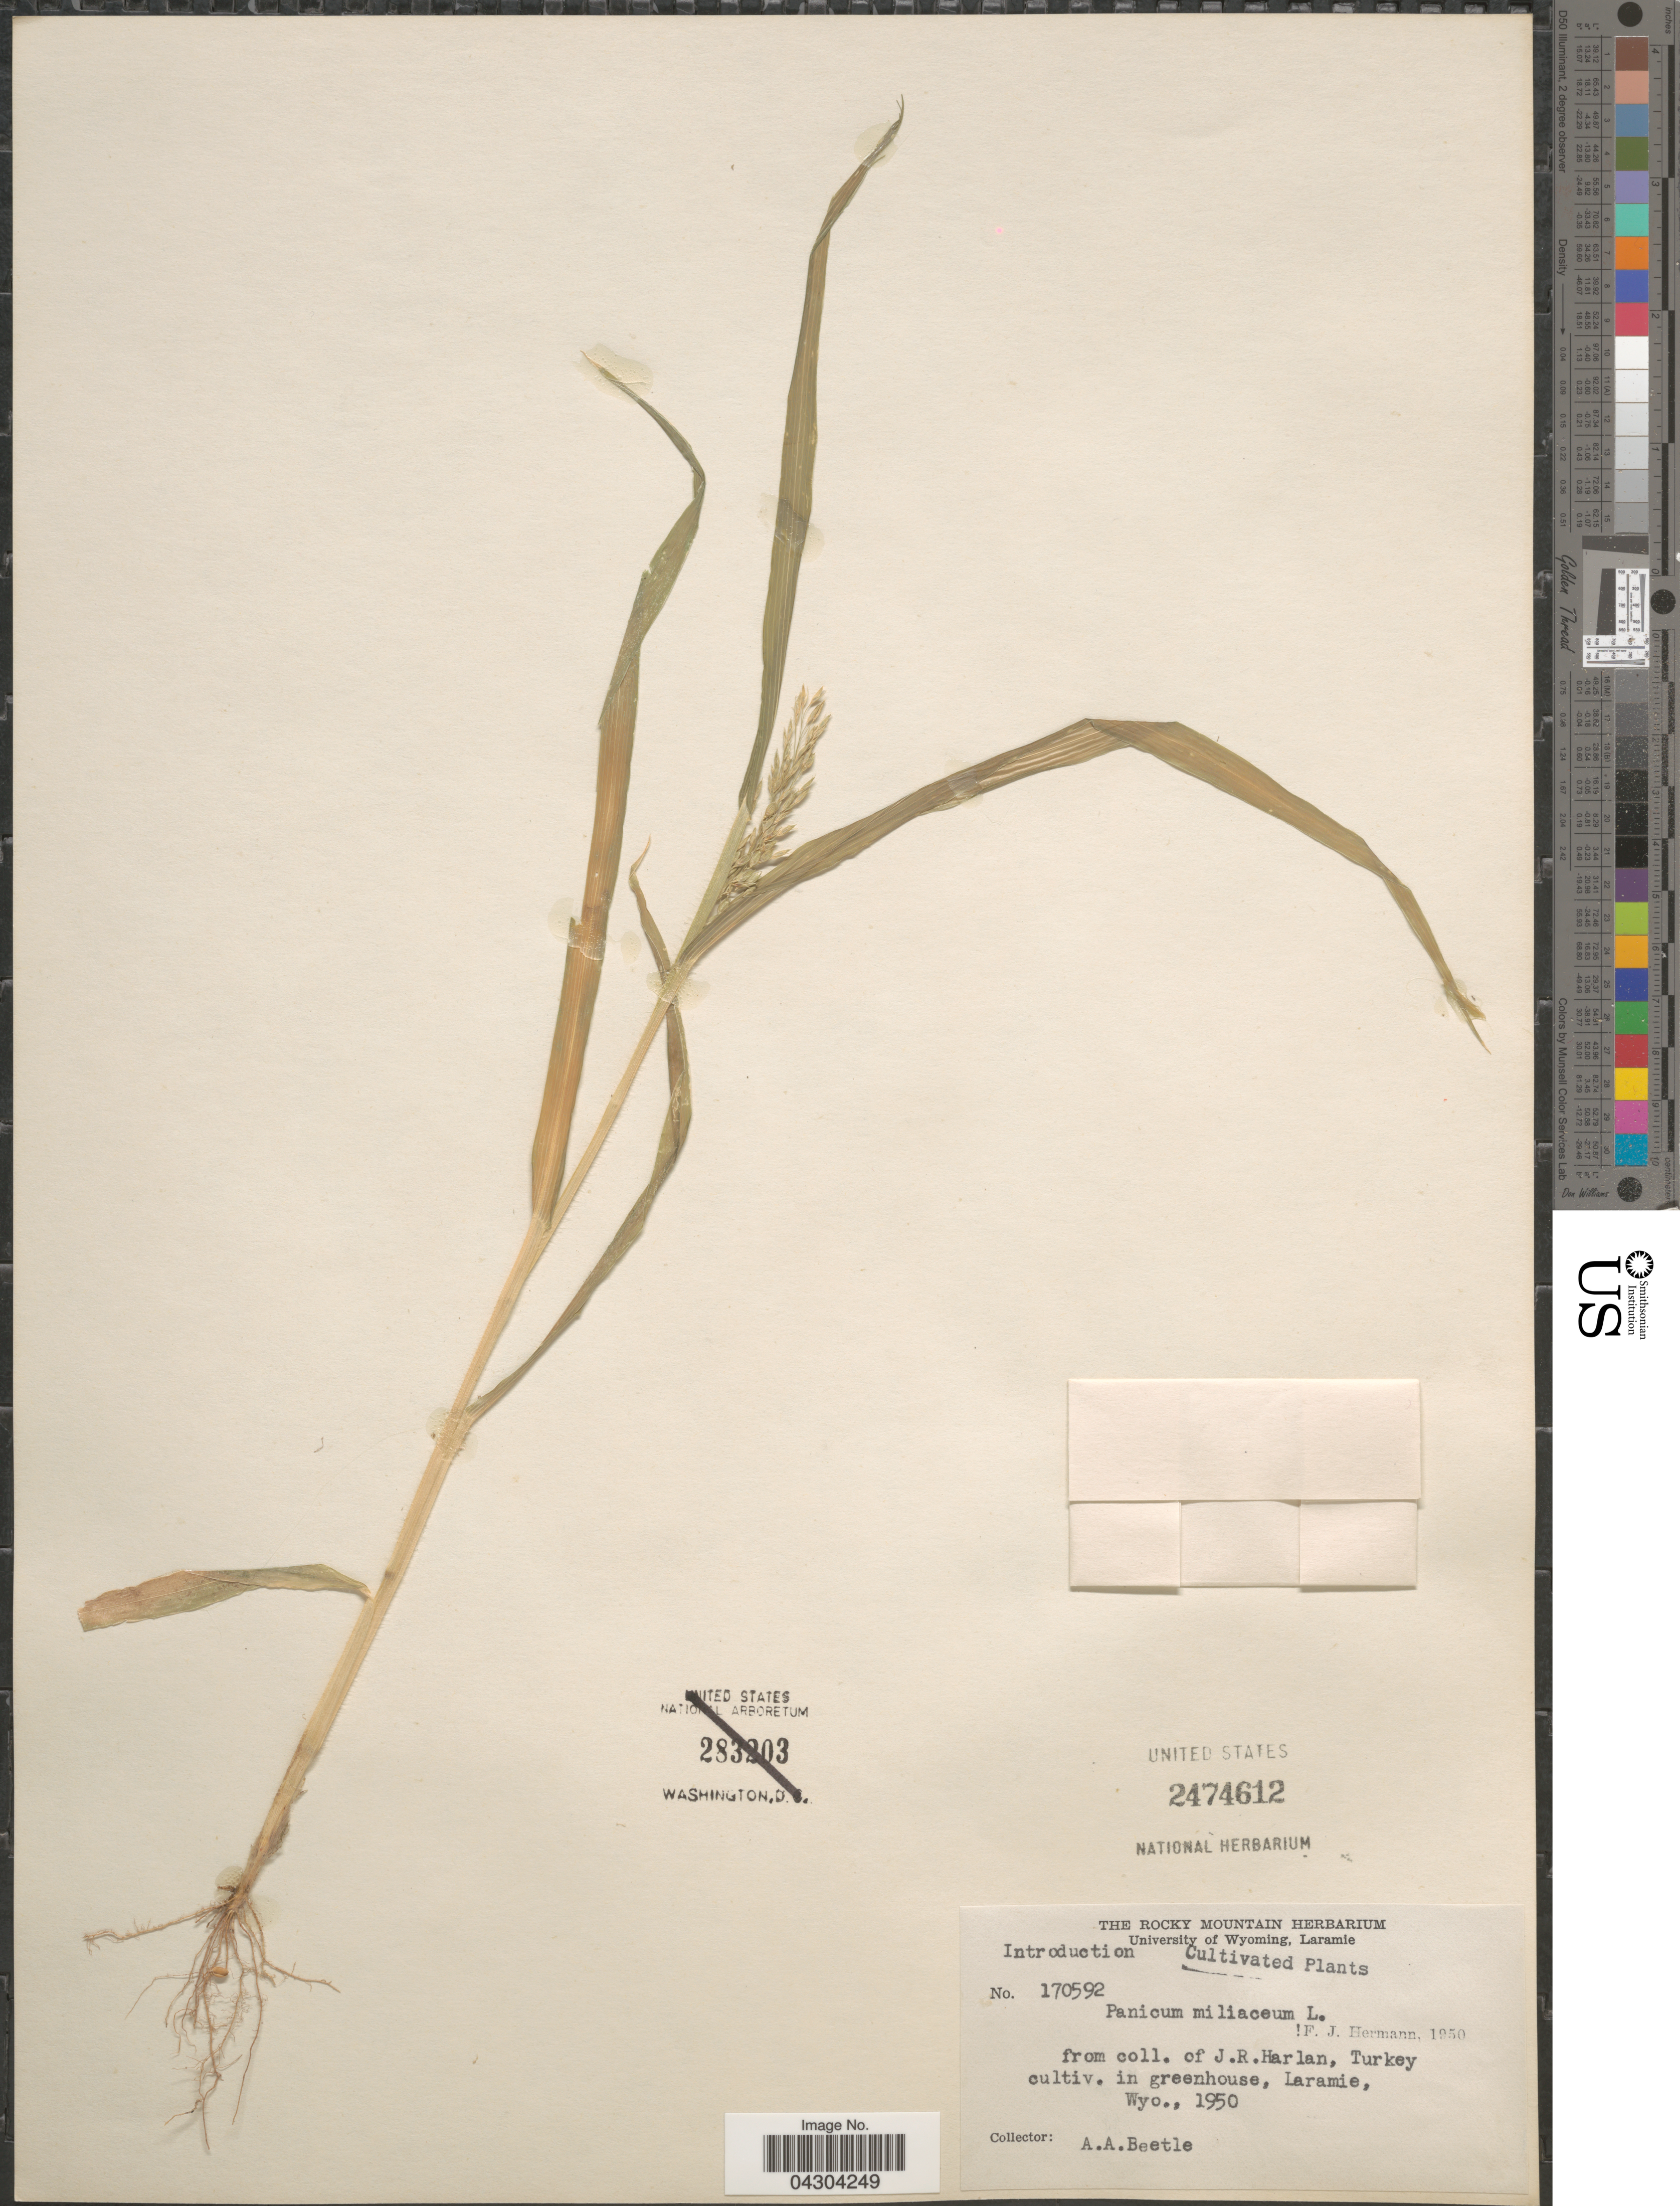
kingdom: Plantae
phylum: Tracheophyta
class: Liliopsida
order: Poales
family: Poaceae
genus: Panicum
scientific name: Panicum miliaceum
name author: L.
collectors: A. A. Beetle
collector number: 170592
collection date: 1950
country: United States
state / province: Wyoming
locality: In greenhouse, Laramie.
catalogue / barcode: US 2474612